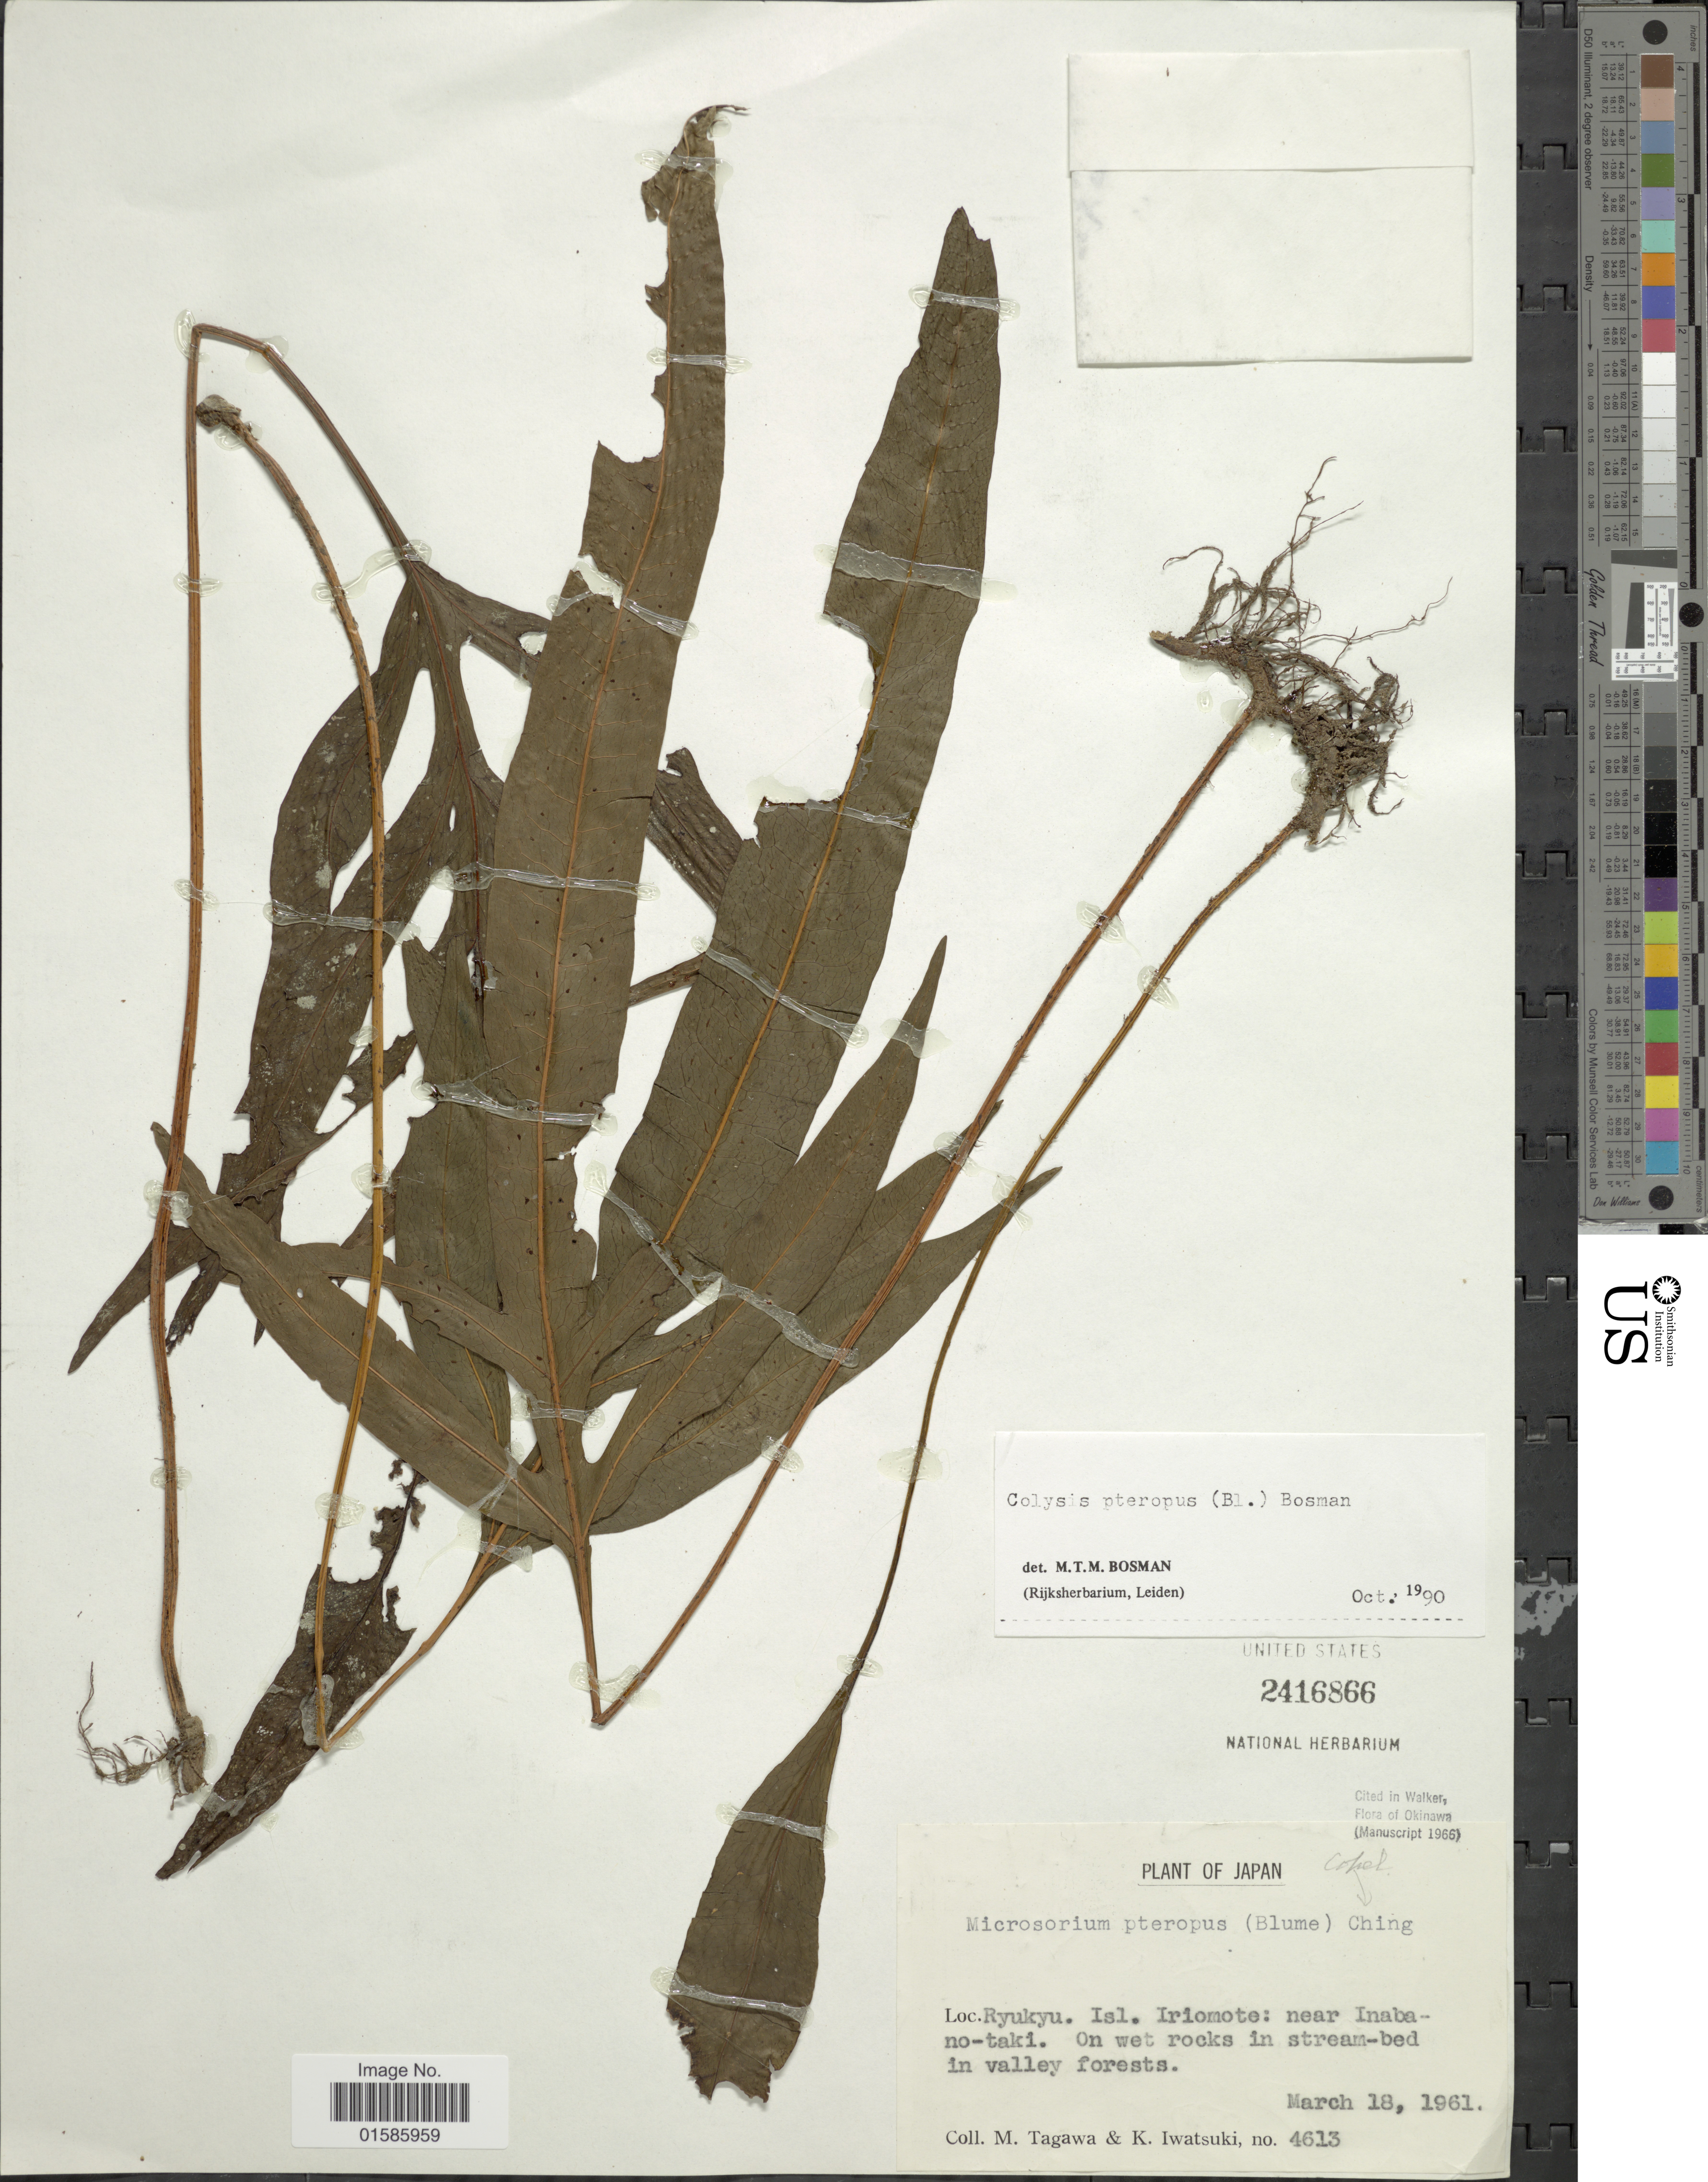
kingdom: Plantae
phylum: Tracheophyta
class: Polypodiopsida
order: Polypodiales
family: Polypodiaceae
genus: Microsorum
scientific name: Microsorum pteropus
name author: (Blume) Copel.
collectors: M. Tagawa & K. Iwatsuki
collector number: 4613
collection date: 1961-03-18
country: Japan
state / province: Okinawa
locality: Ryukyu Isl Iriomote: near Inabano-taki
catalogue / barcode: US 2416866